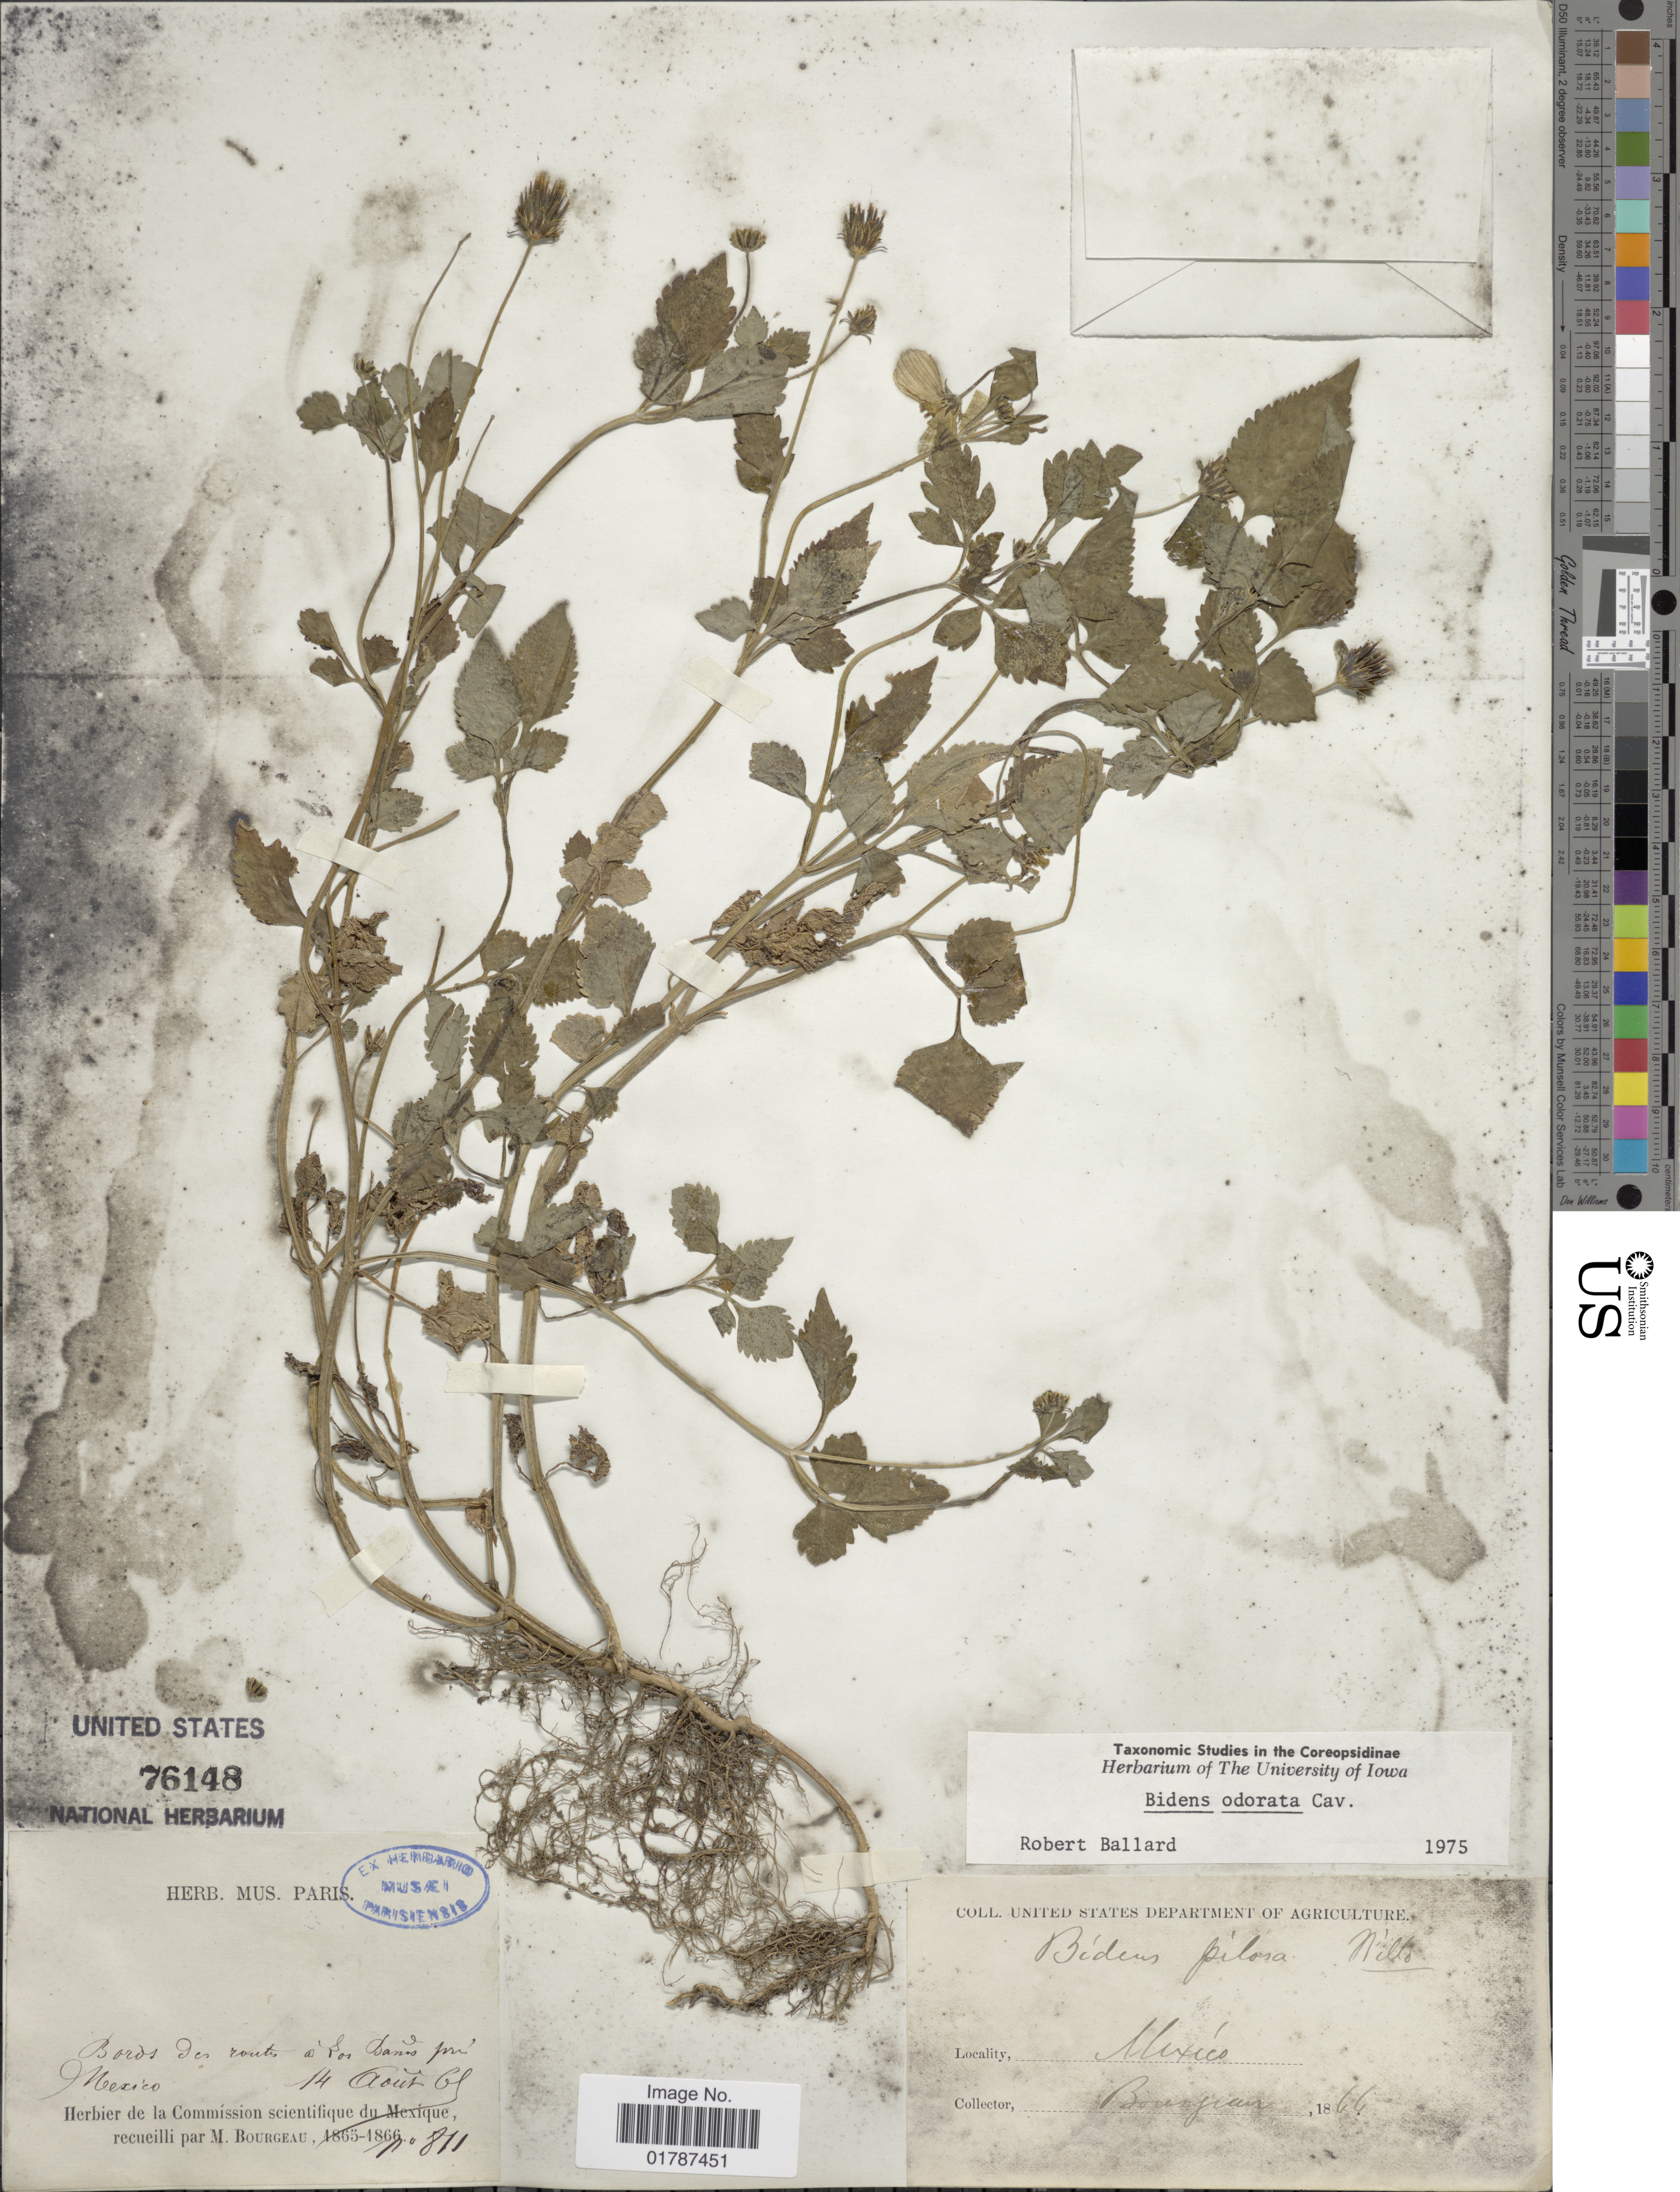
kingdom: Plantae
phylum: Tracheophyta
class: Magnoliopsida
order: Asterales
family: Asteraceae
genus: Bidens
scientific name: Bidens odorata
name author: Cav.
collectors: M. Bourgeau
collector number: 811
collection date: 1866-08-14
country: Mexico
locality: Bords des route a los banos pres Mexico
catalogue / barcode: US 76148